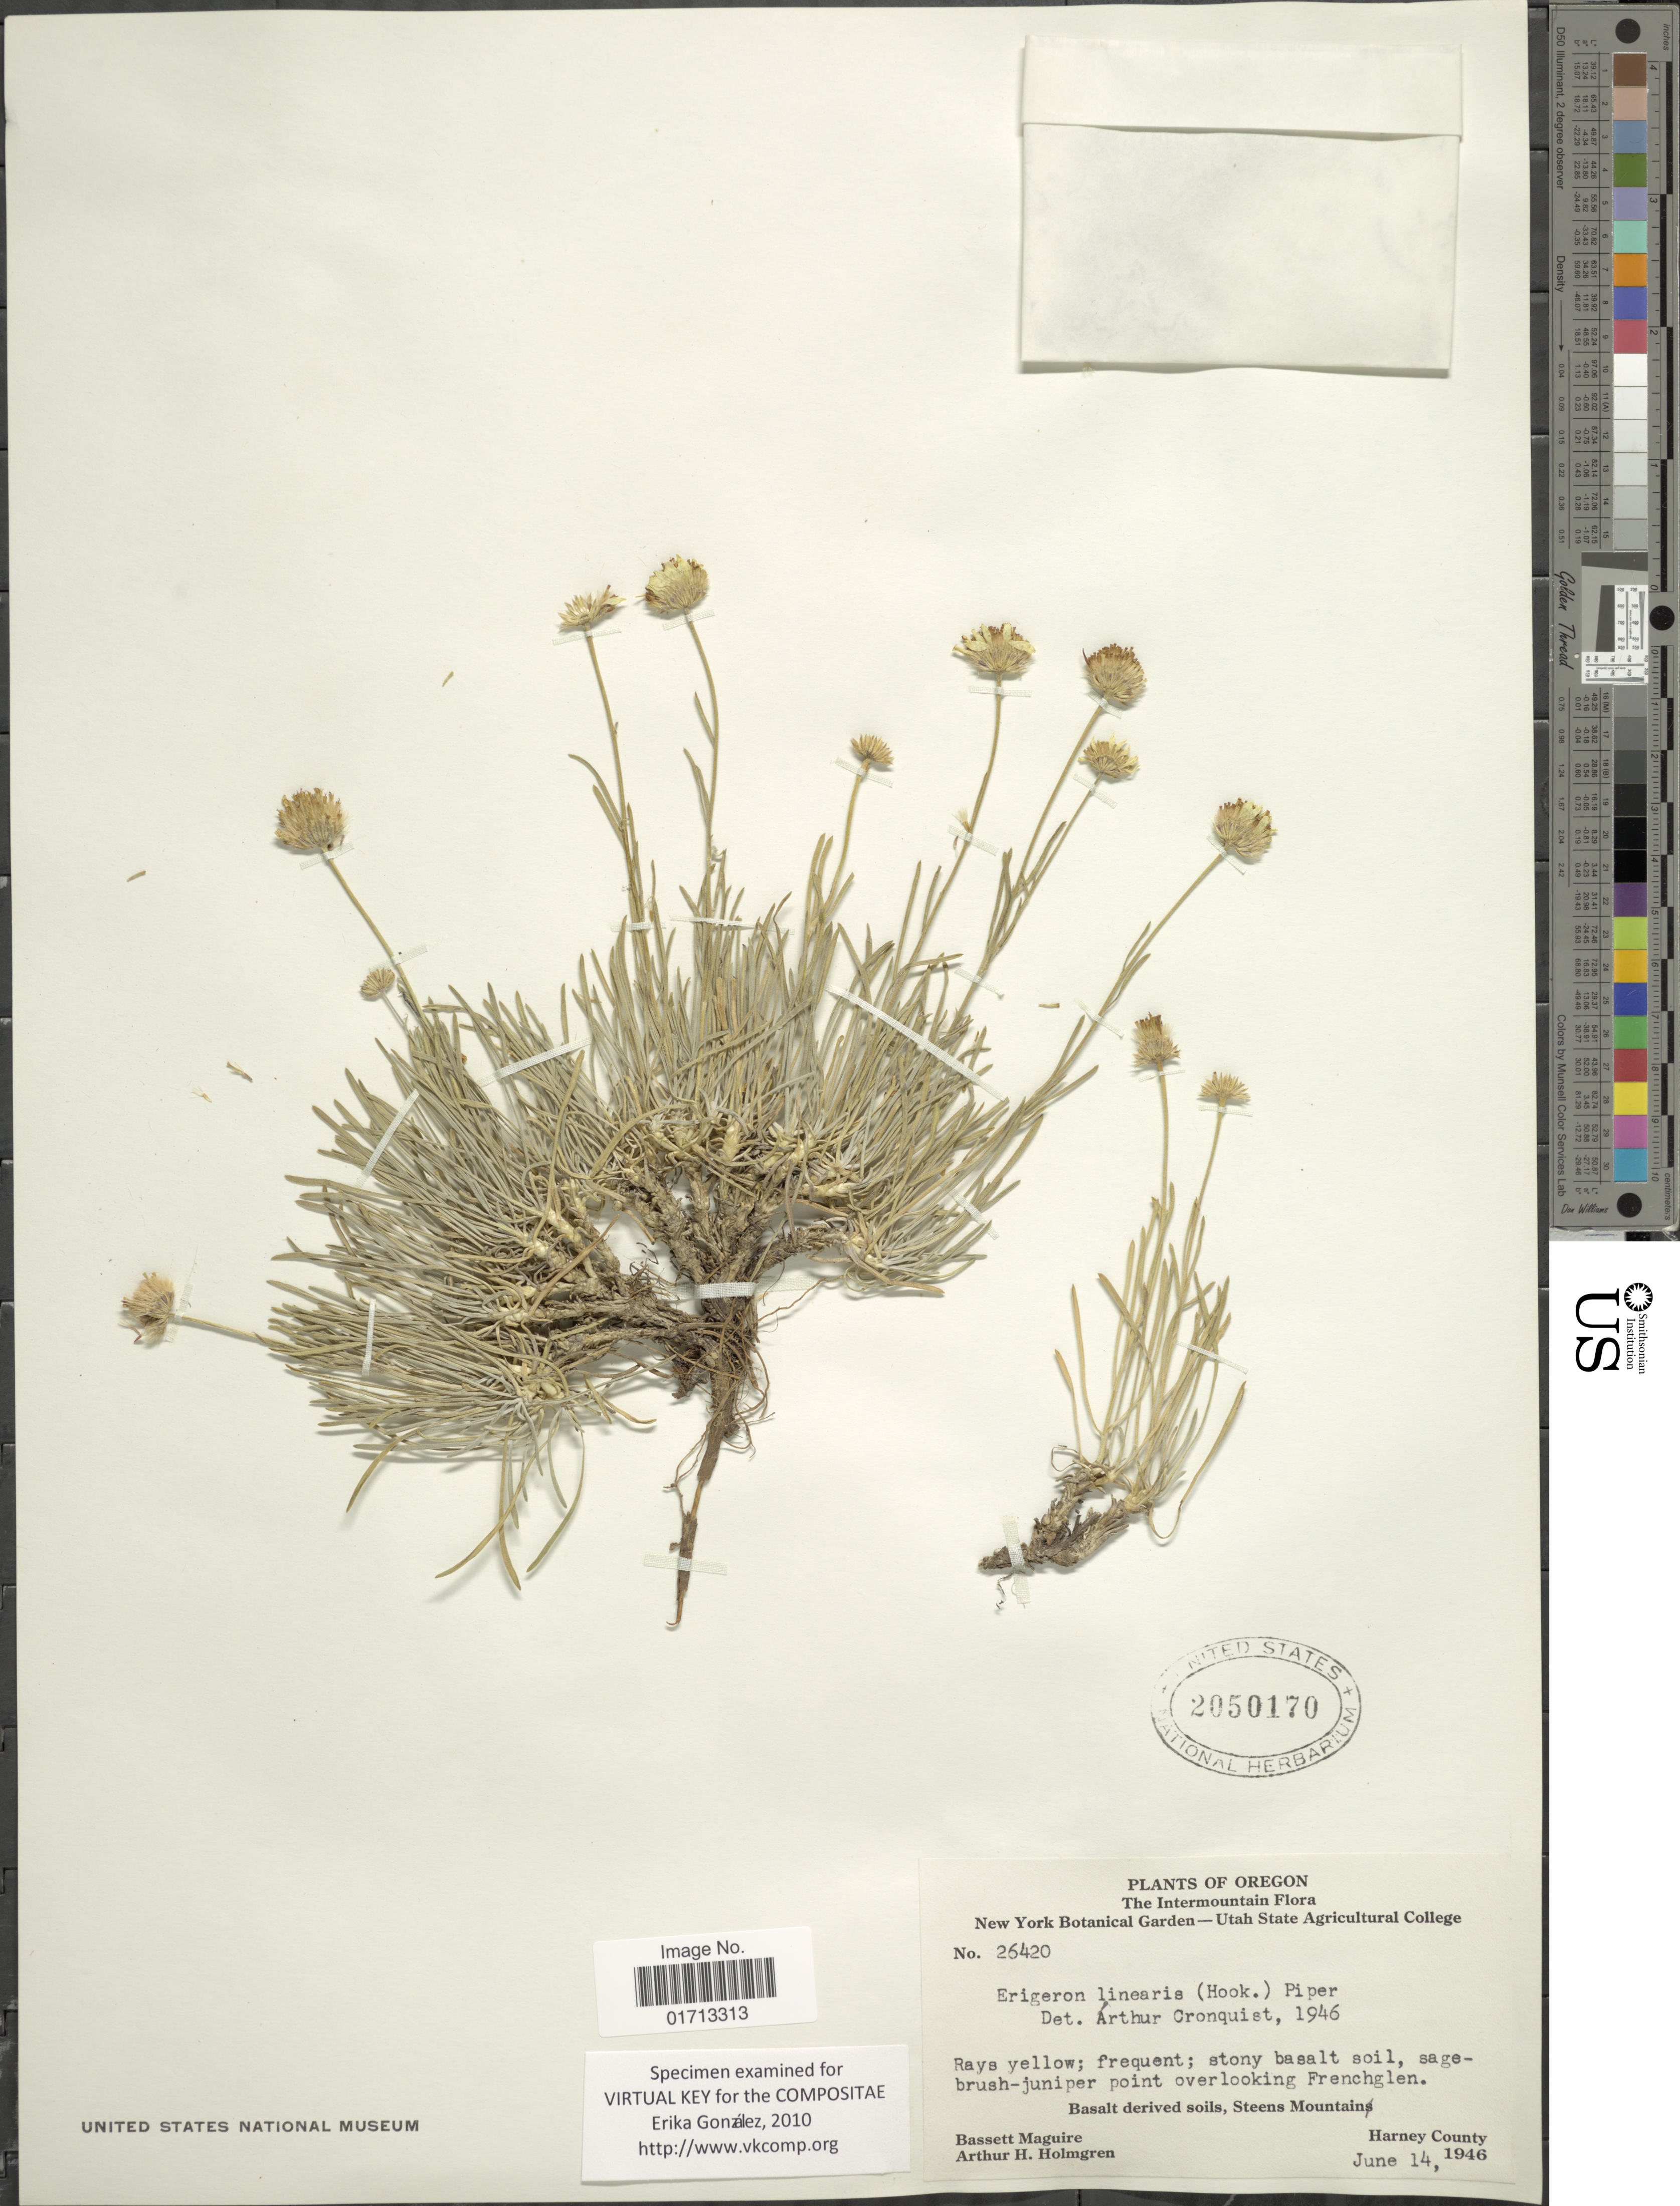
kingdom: Plantae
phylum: Tracheophyta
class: Magnoliopsida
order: Asterales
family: Asteraceae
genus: Erigeron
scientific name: Erigeron linearis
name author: (Hook.) Piper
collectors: B. Maguire & A. H. Holmgren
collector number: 26420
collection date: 1946-06-14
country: United States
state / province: Oregon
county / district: Harney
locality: Intermountain. sagebrush juniper point overlooking Frenchglen. Steens Mountain. Harney County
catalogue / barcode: US 2050170